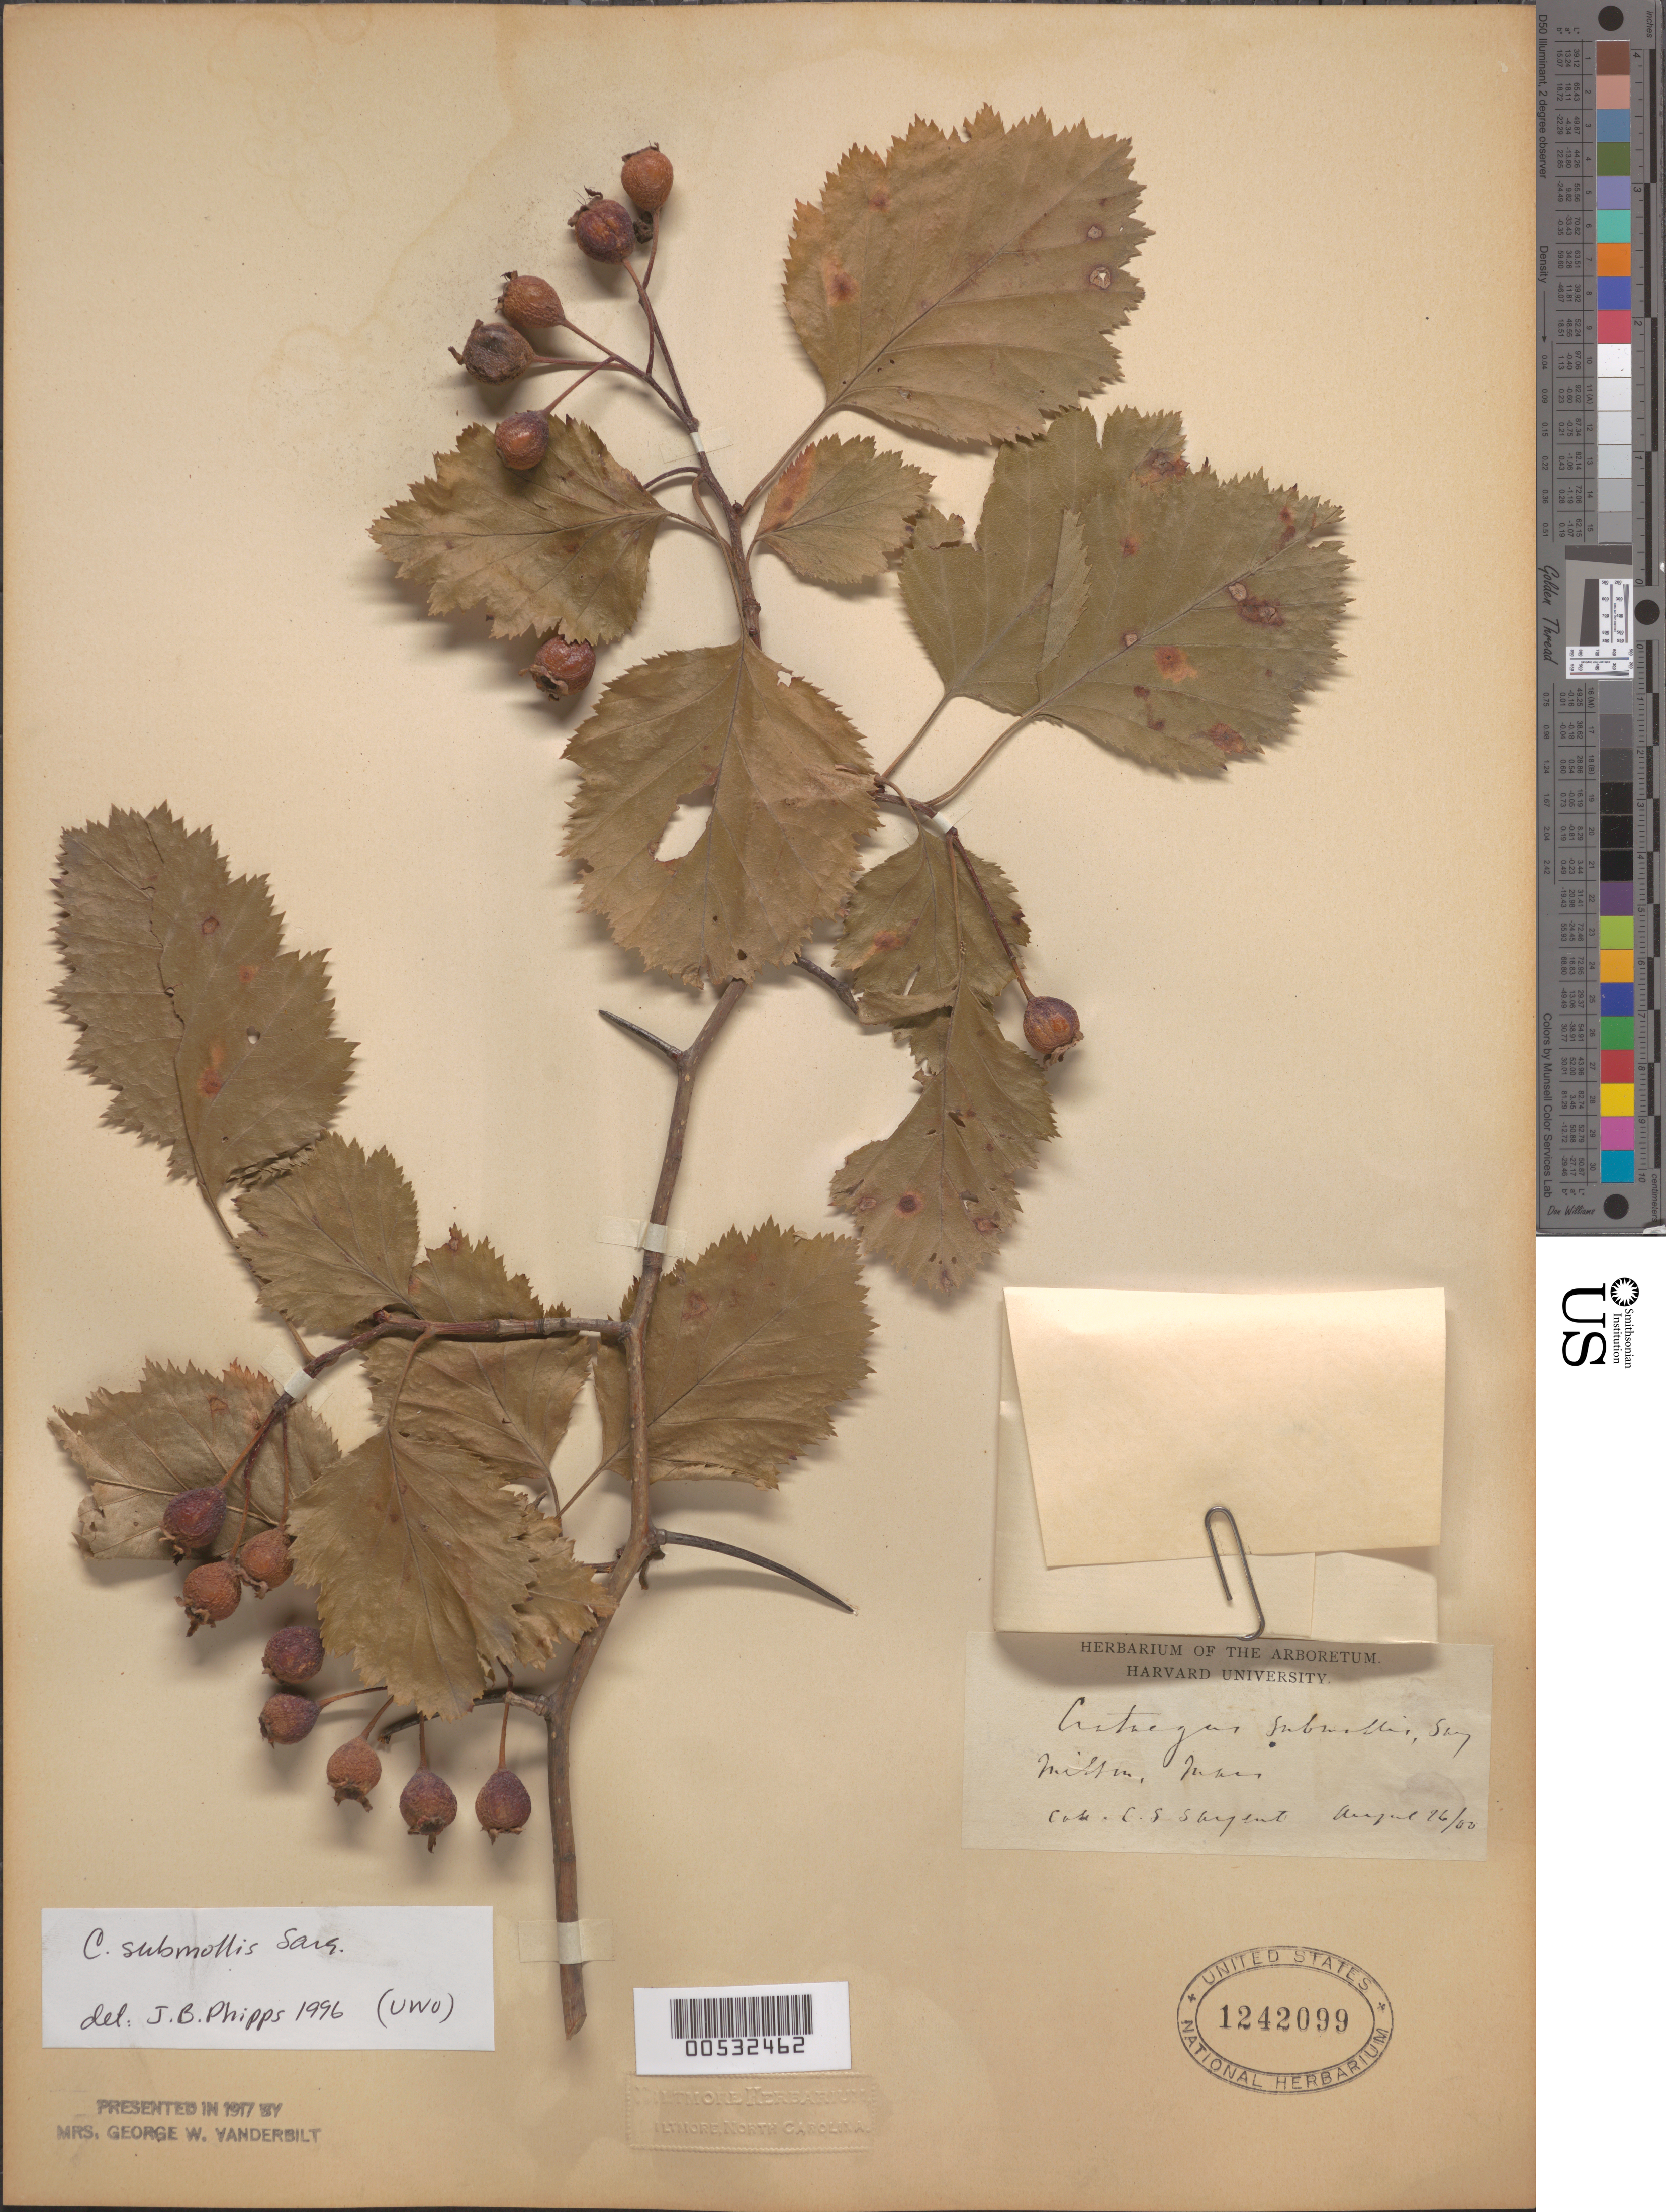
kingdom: Plantae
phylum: Tracheophyta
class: Magnoliopsida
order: Rosales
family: Rosaceae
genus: Crataegus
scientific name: Crataegus submollis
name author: Sarg.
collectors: C. S. Sargent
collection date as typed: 16 Aug 1900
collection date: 1900-08-16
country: United States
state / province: Massachusetts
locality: Milfin (?)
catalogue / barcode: US 1242099